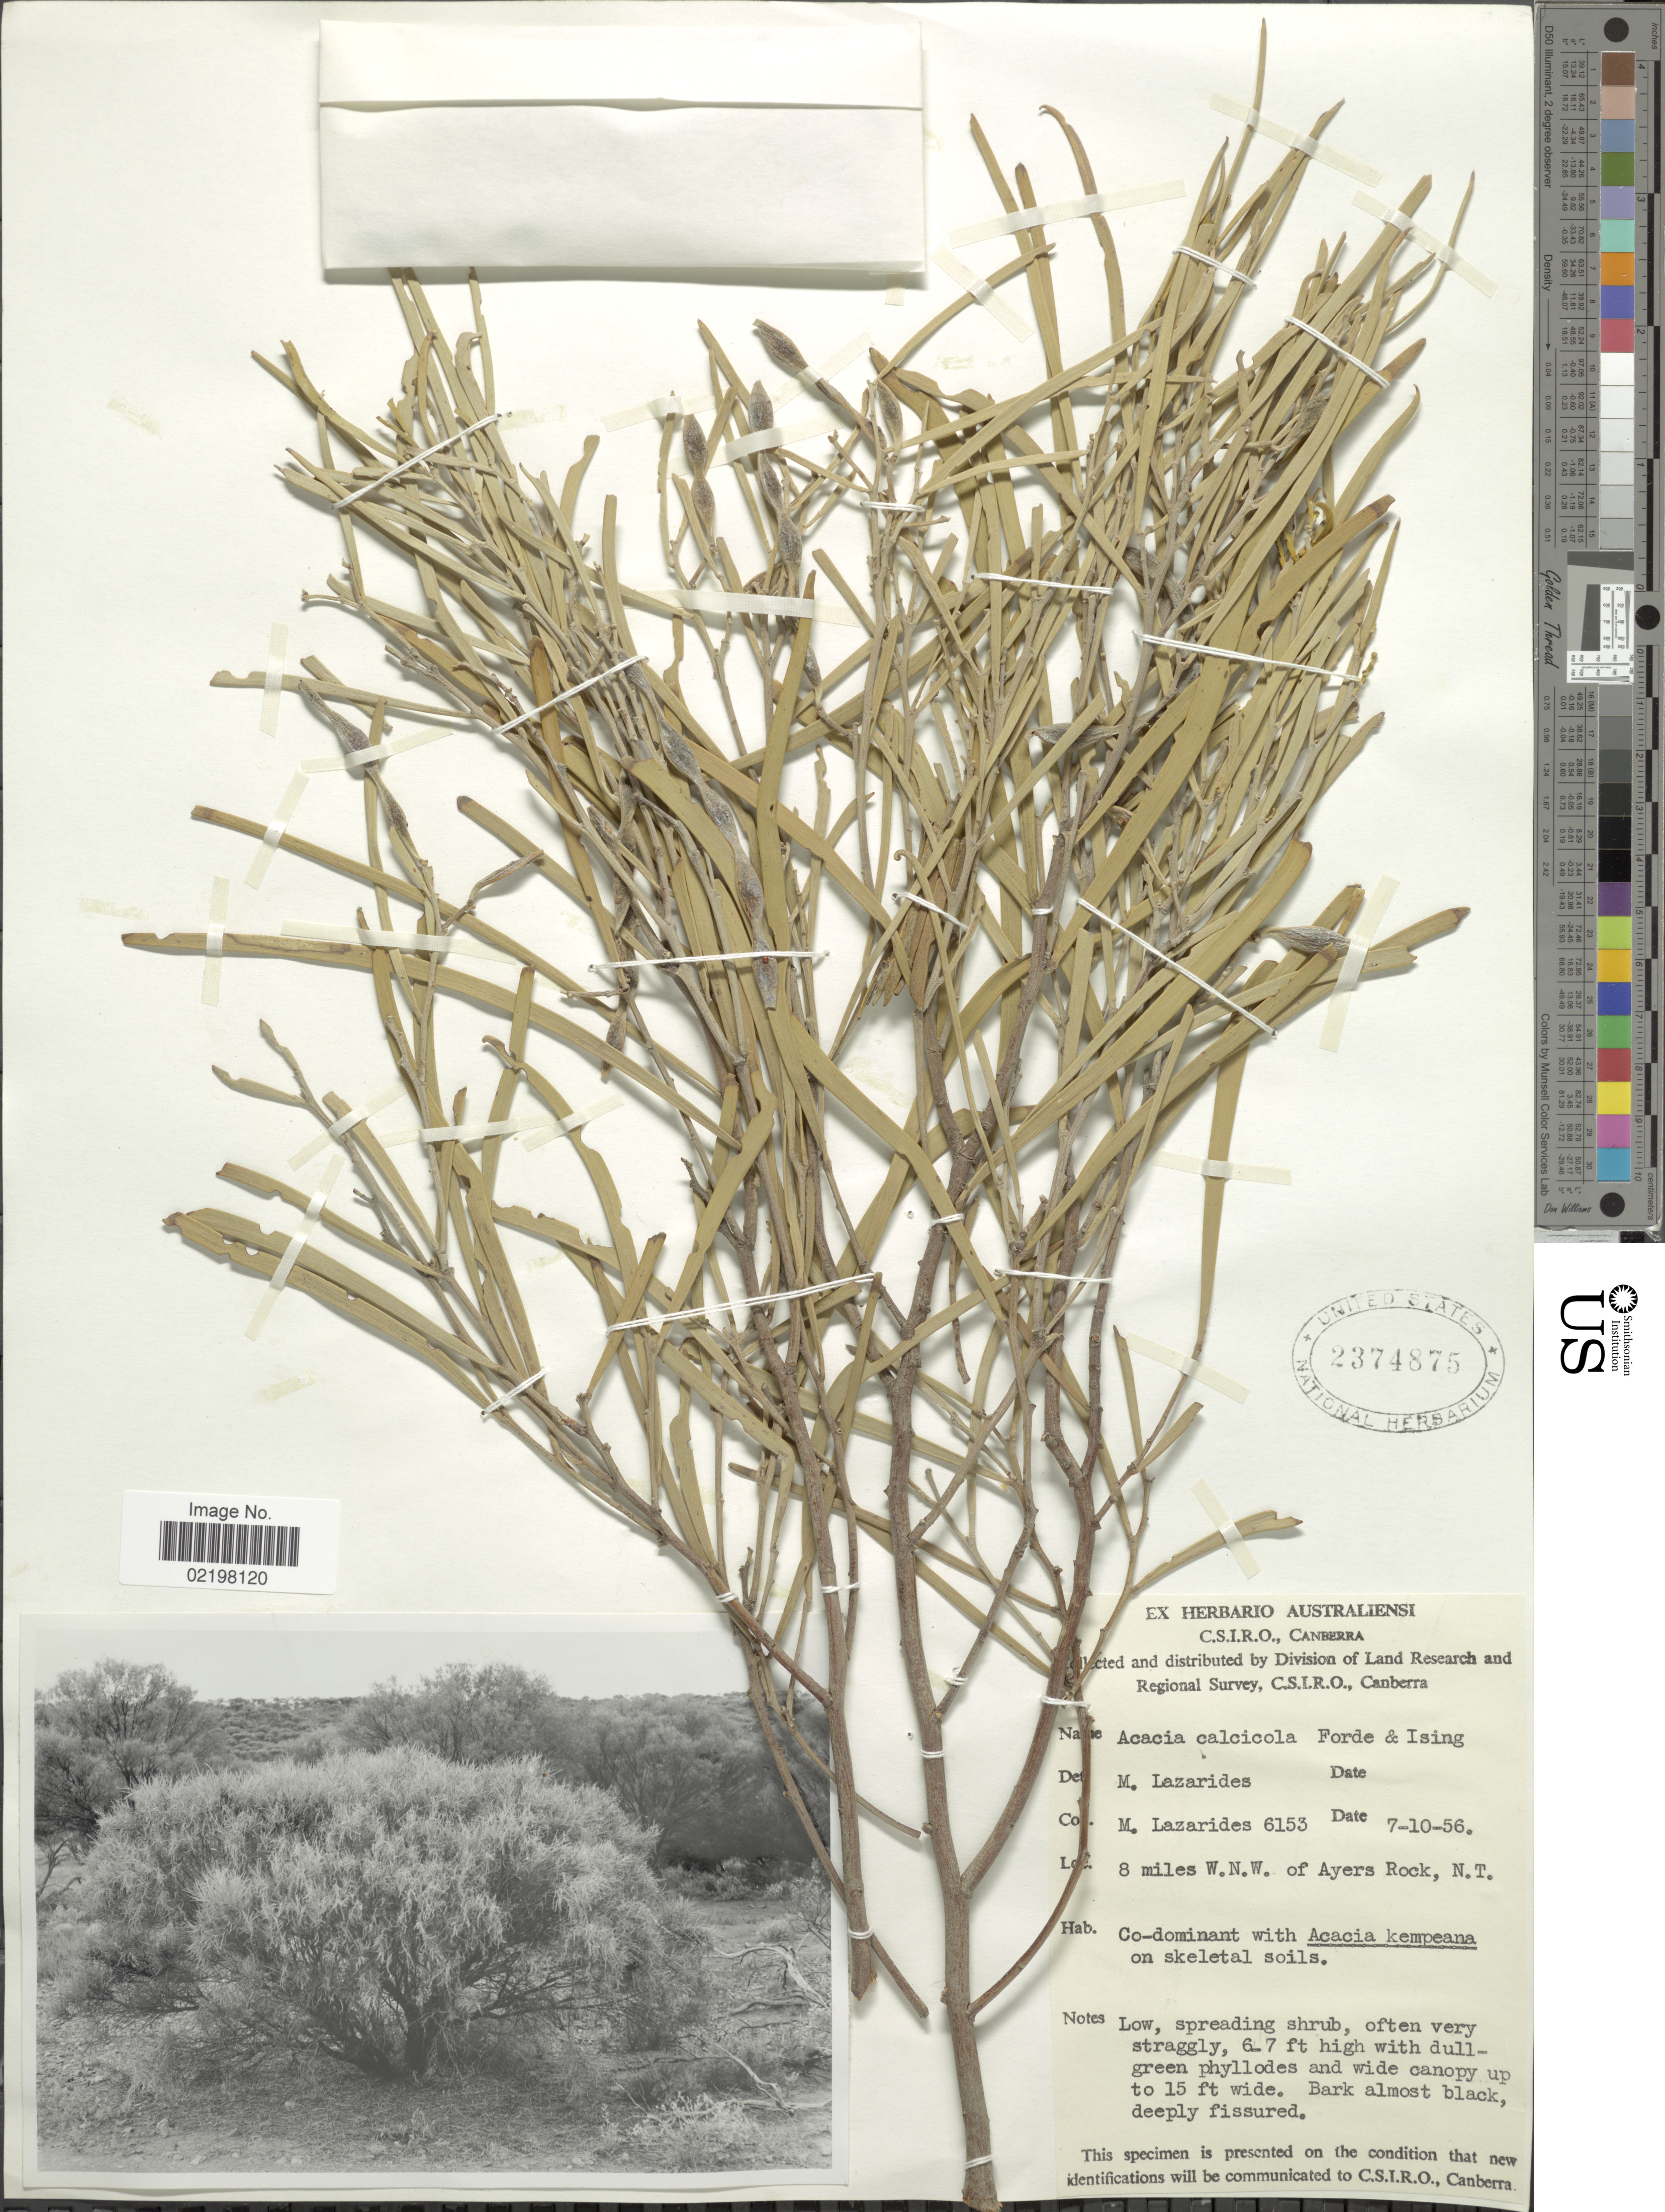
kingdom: Plantae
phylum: Tracheophyta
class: Magnoliopsida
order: Fabales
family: Fabaceae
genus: Acacia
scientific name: Acacia calcicola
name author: Forde & Ising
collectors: M. Lazarides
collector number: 6153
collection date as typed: Transcribed d/m/y: 7/10/56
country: Australia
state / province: Northern Territory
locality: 8 miles W.N.W. of Ayers Rock, N.T.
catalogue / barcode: US 2374875